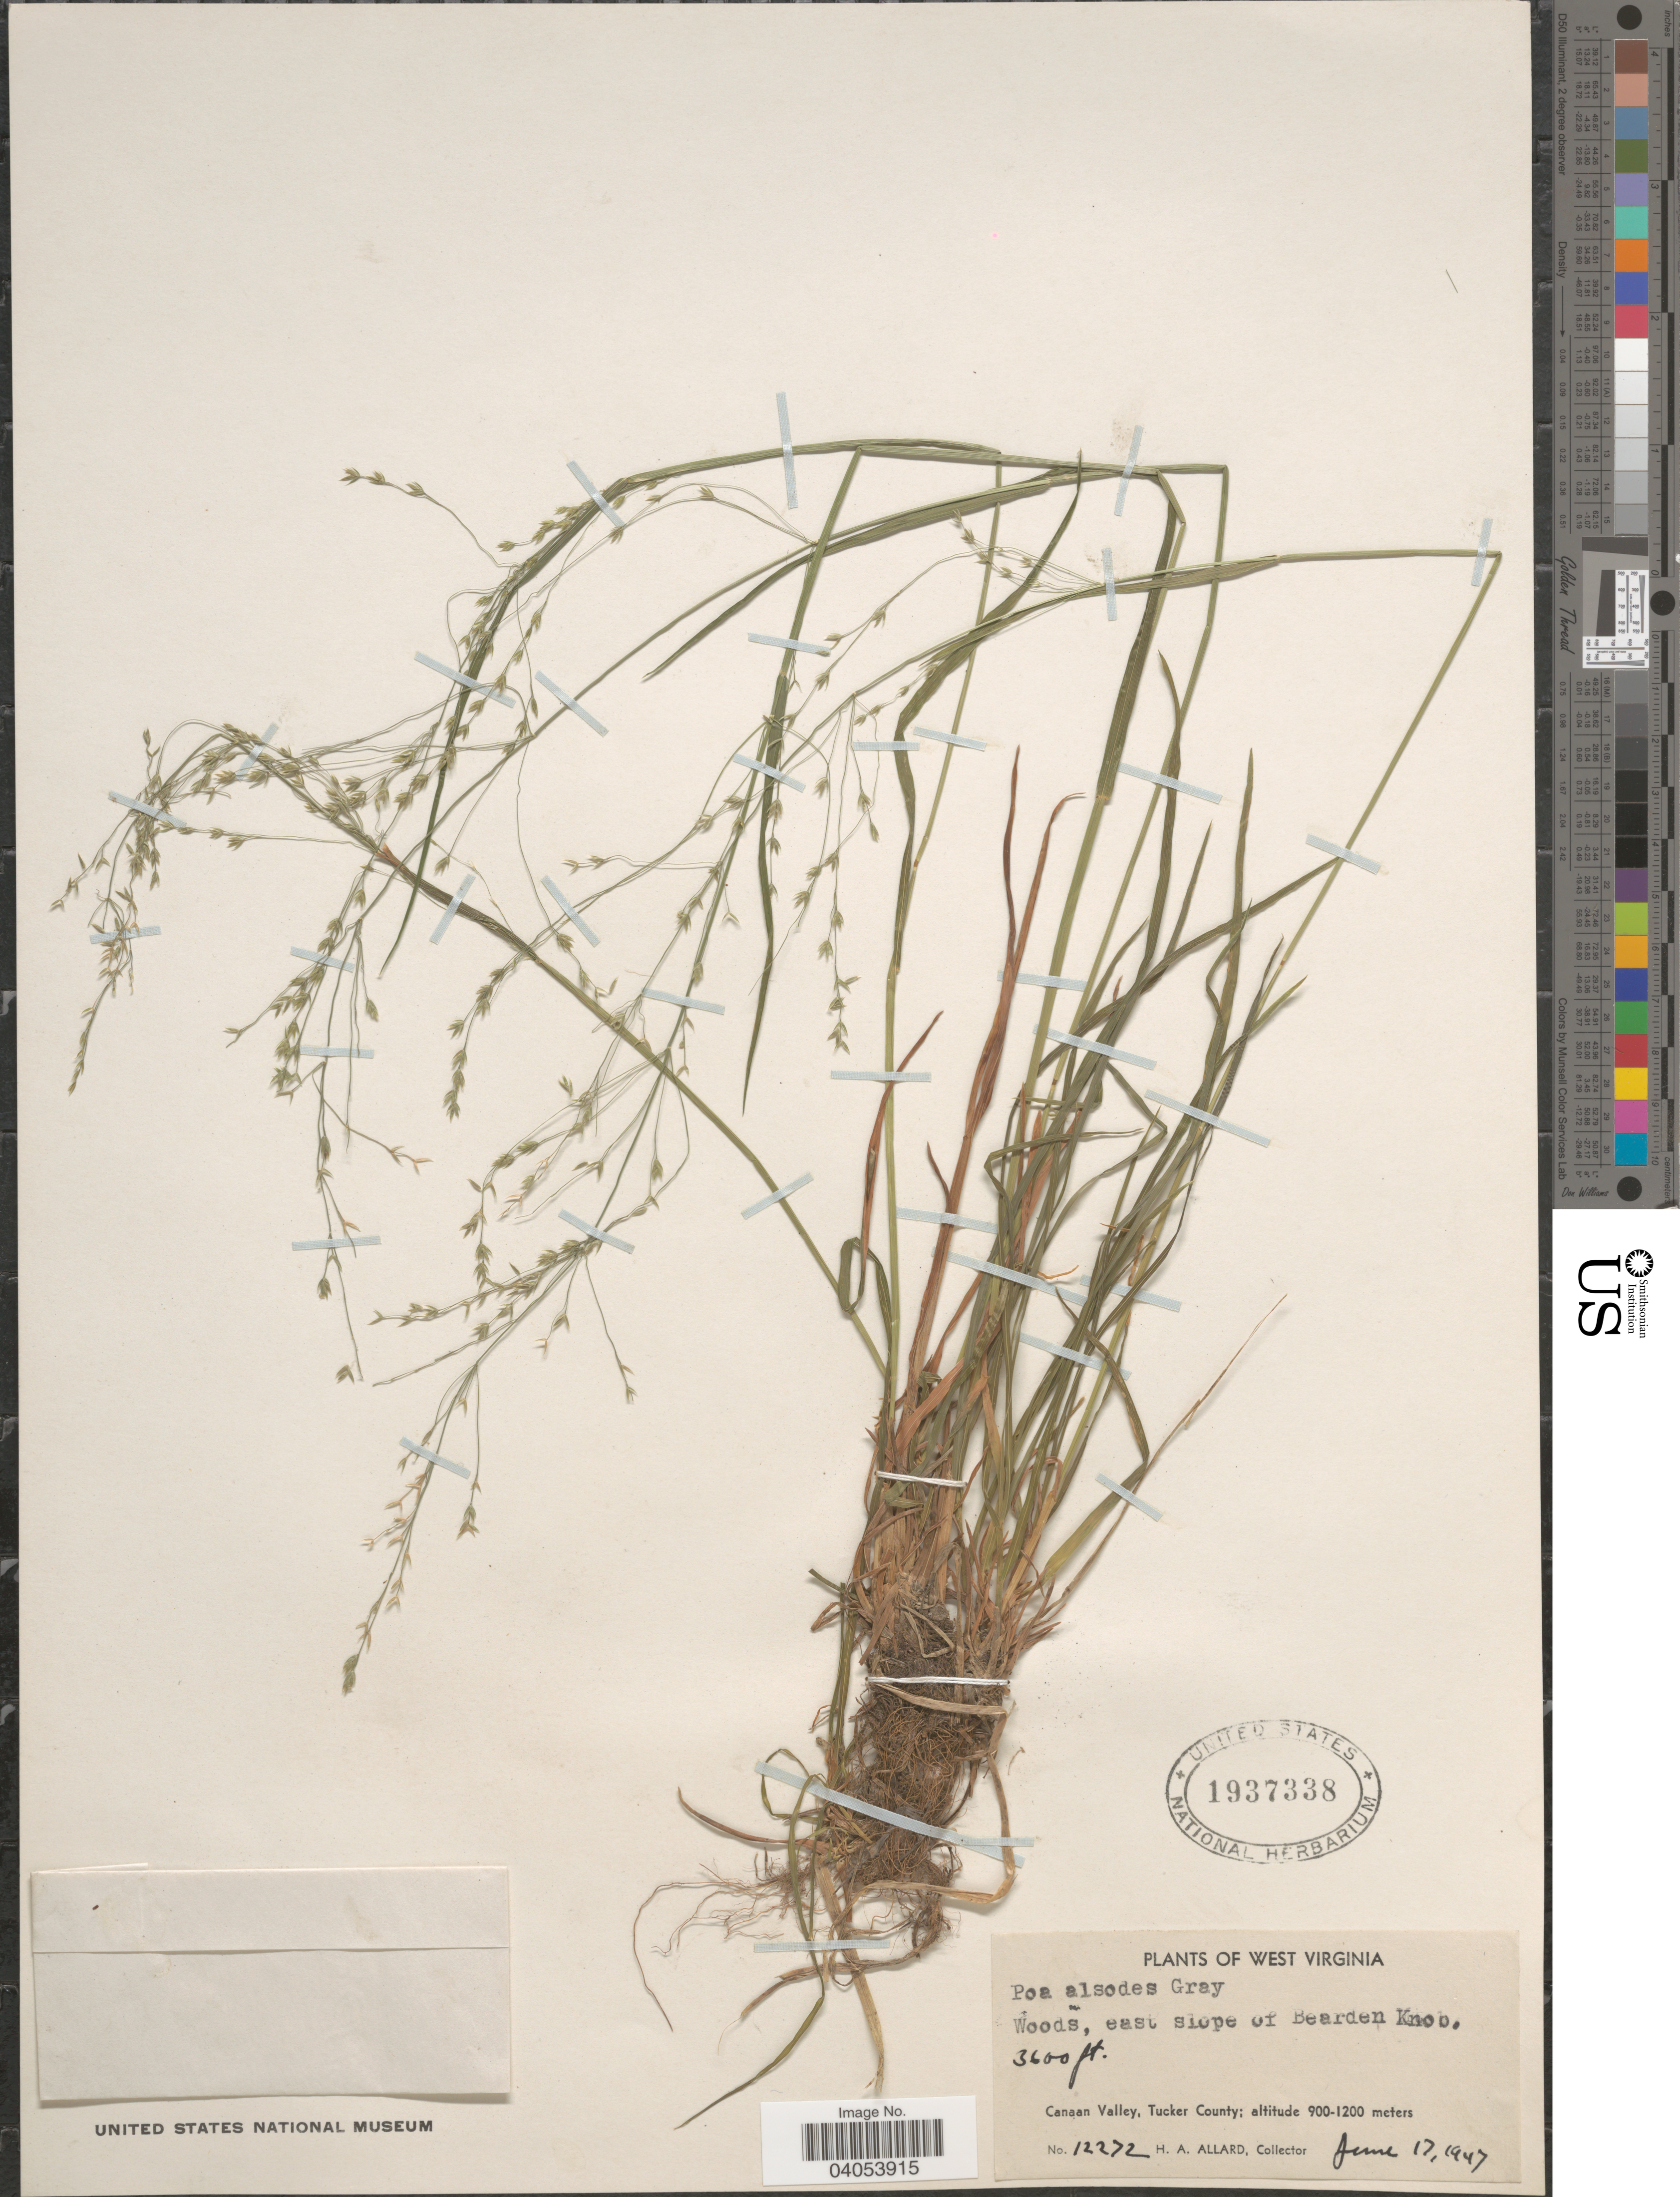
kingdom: Plantae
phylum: Tracheophyta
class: Liliopsida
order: Poales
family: Poaceae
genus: Poa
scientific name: Poa alsodes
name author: A. Gray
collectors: H. A. Allard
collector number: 12272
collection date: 1947-06-17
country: United States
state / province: West Virginia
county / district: Tucker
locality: East slope of Bearden Knob. Canaan Valley, Tucker County.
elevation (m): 1097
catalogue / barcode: US 1937338